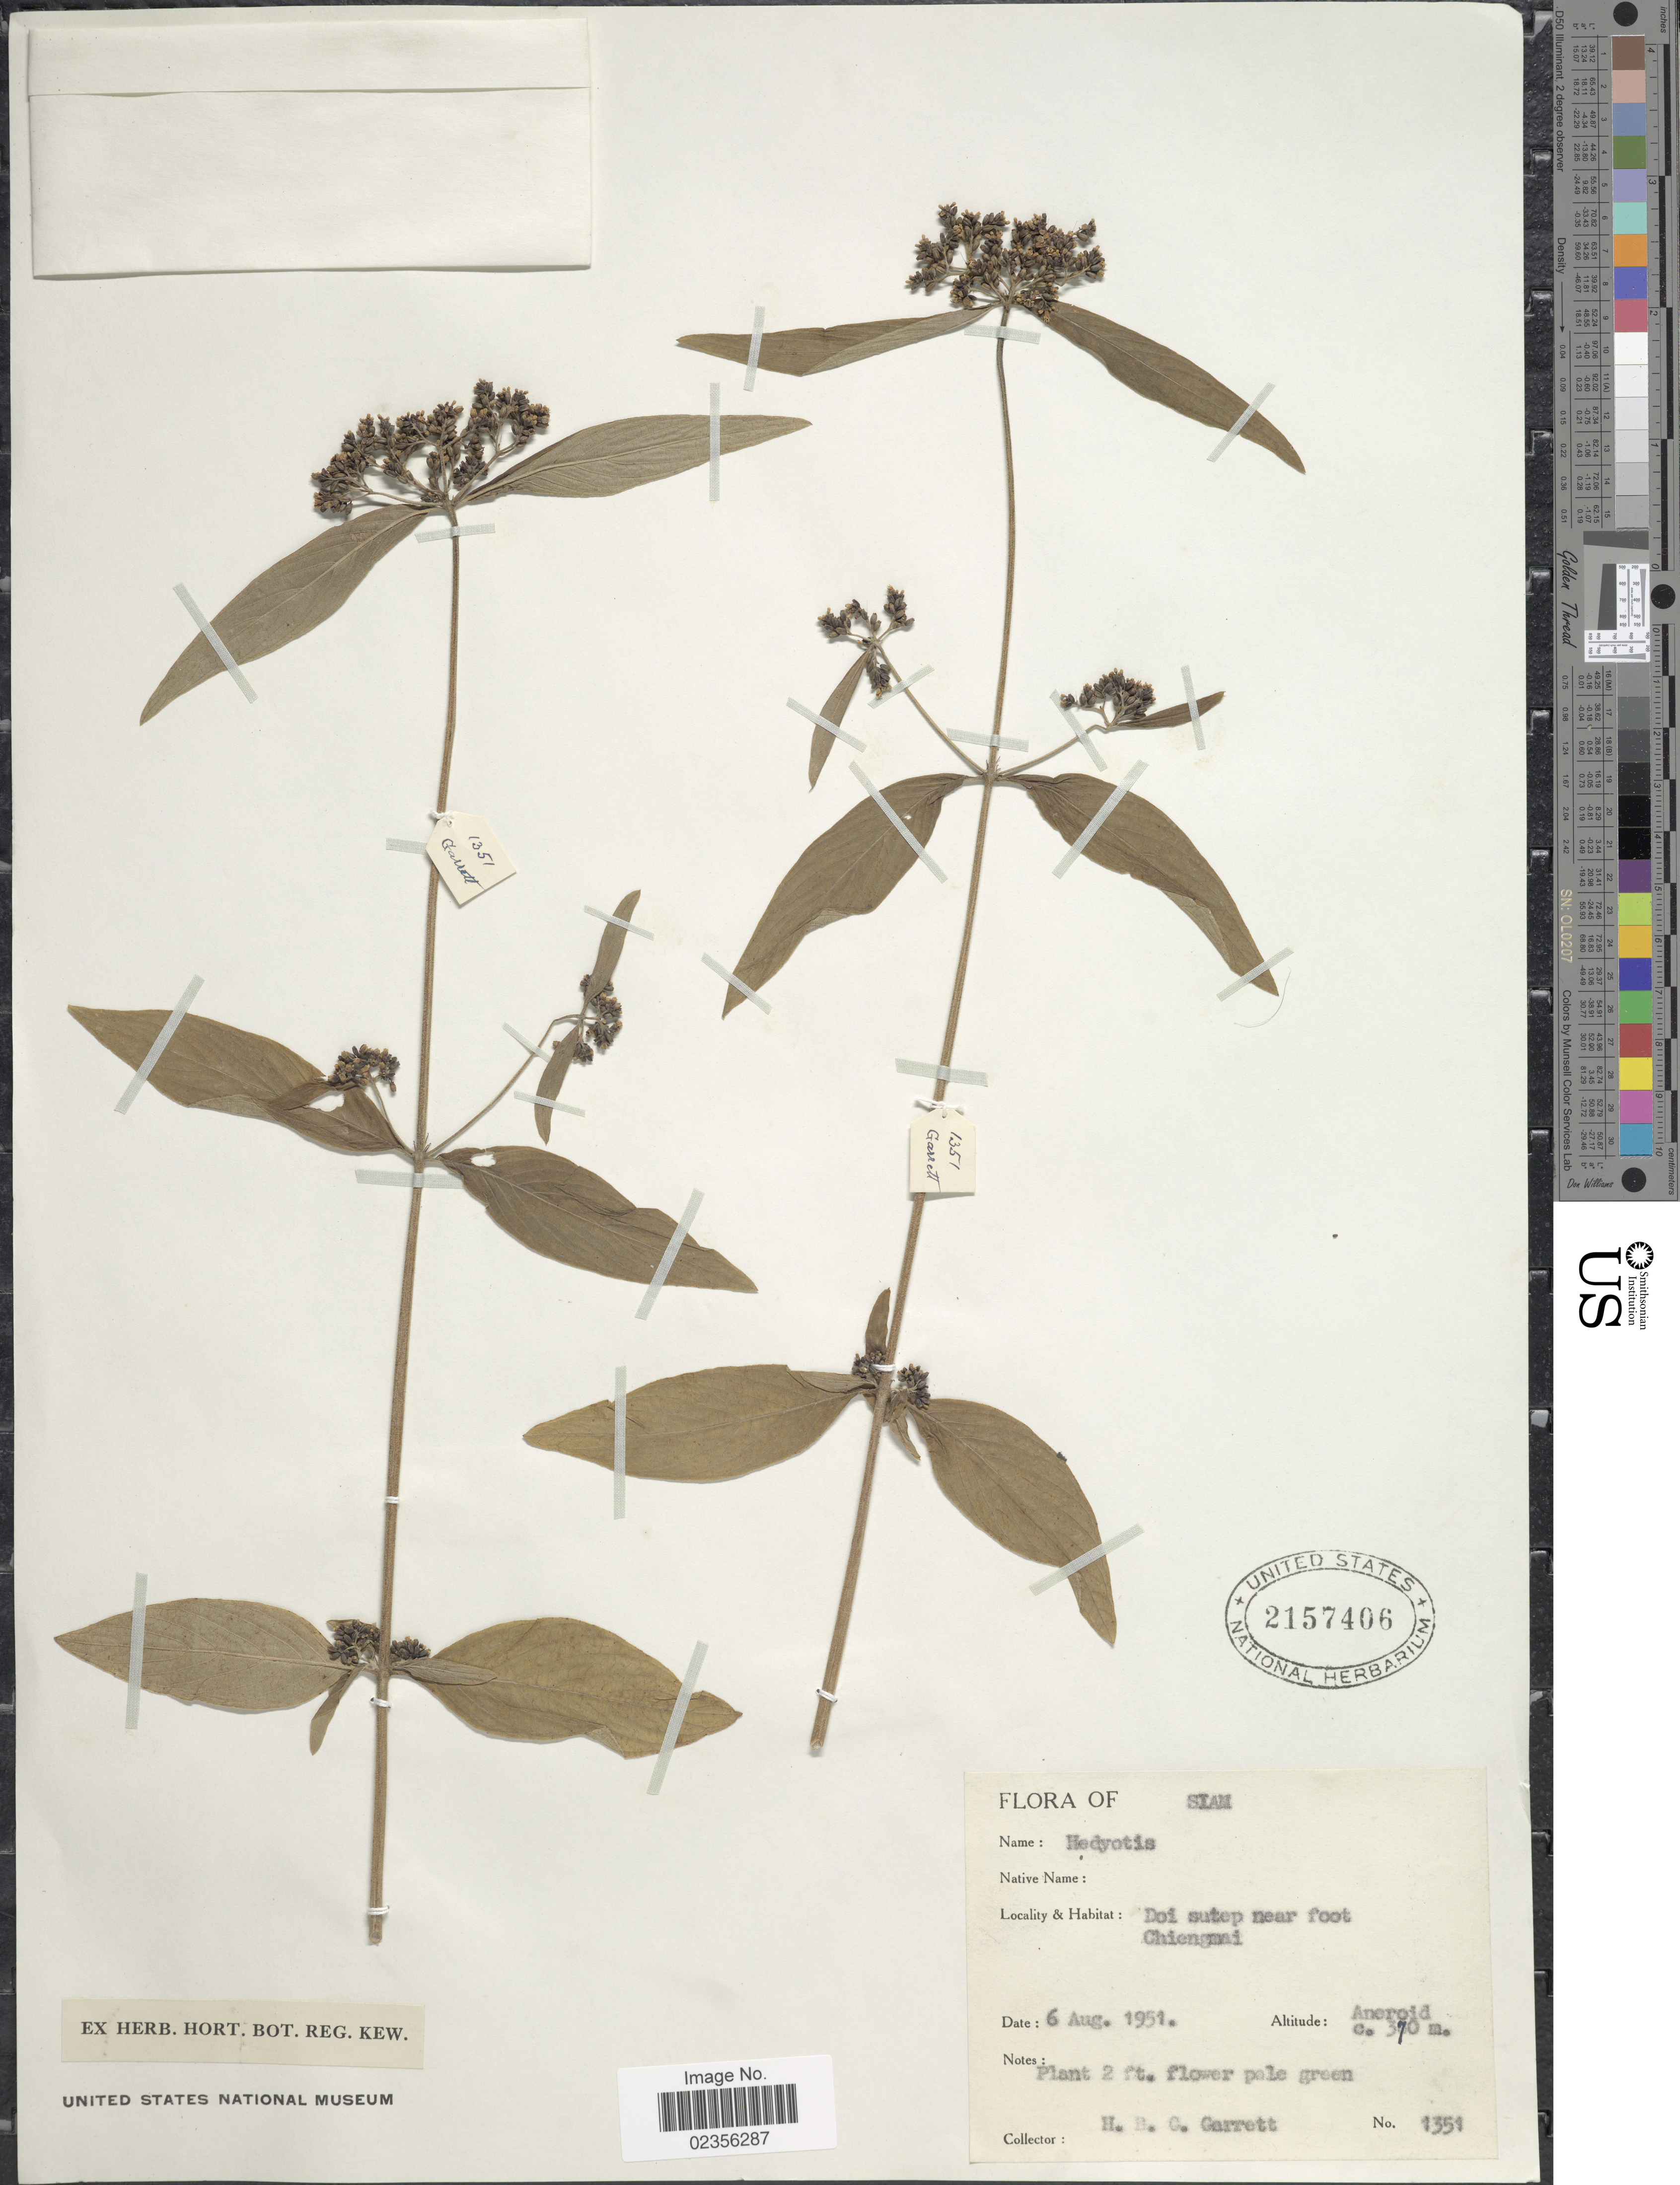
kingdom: Plantae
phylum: Tracheophyta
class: Magnoliopsida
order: Gentianales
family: Rubiaceae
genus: Hedyotis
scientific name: Hedyotis sp.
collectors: H. Garrett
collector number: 1351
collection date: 1951-08-06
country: Thailand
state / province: Chiang Mai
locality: Siam, Doi sutep near foot Chiengmai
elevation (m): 370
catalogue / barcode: US 2157406